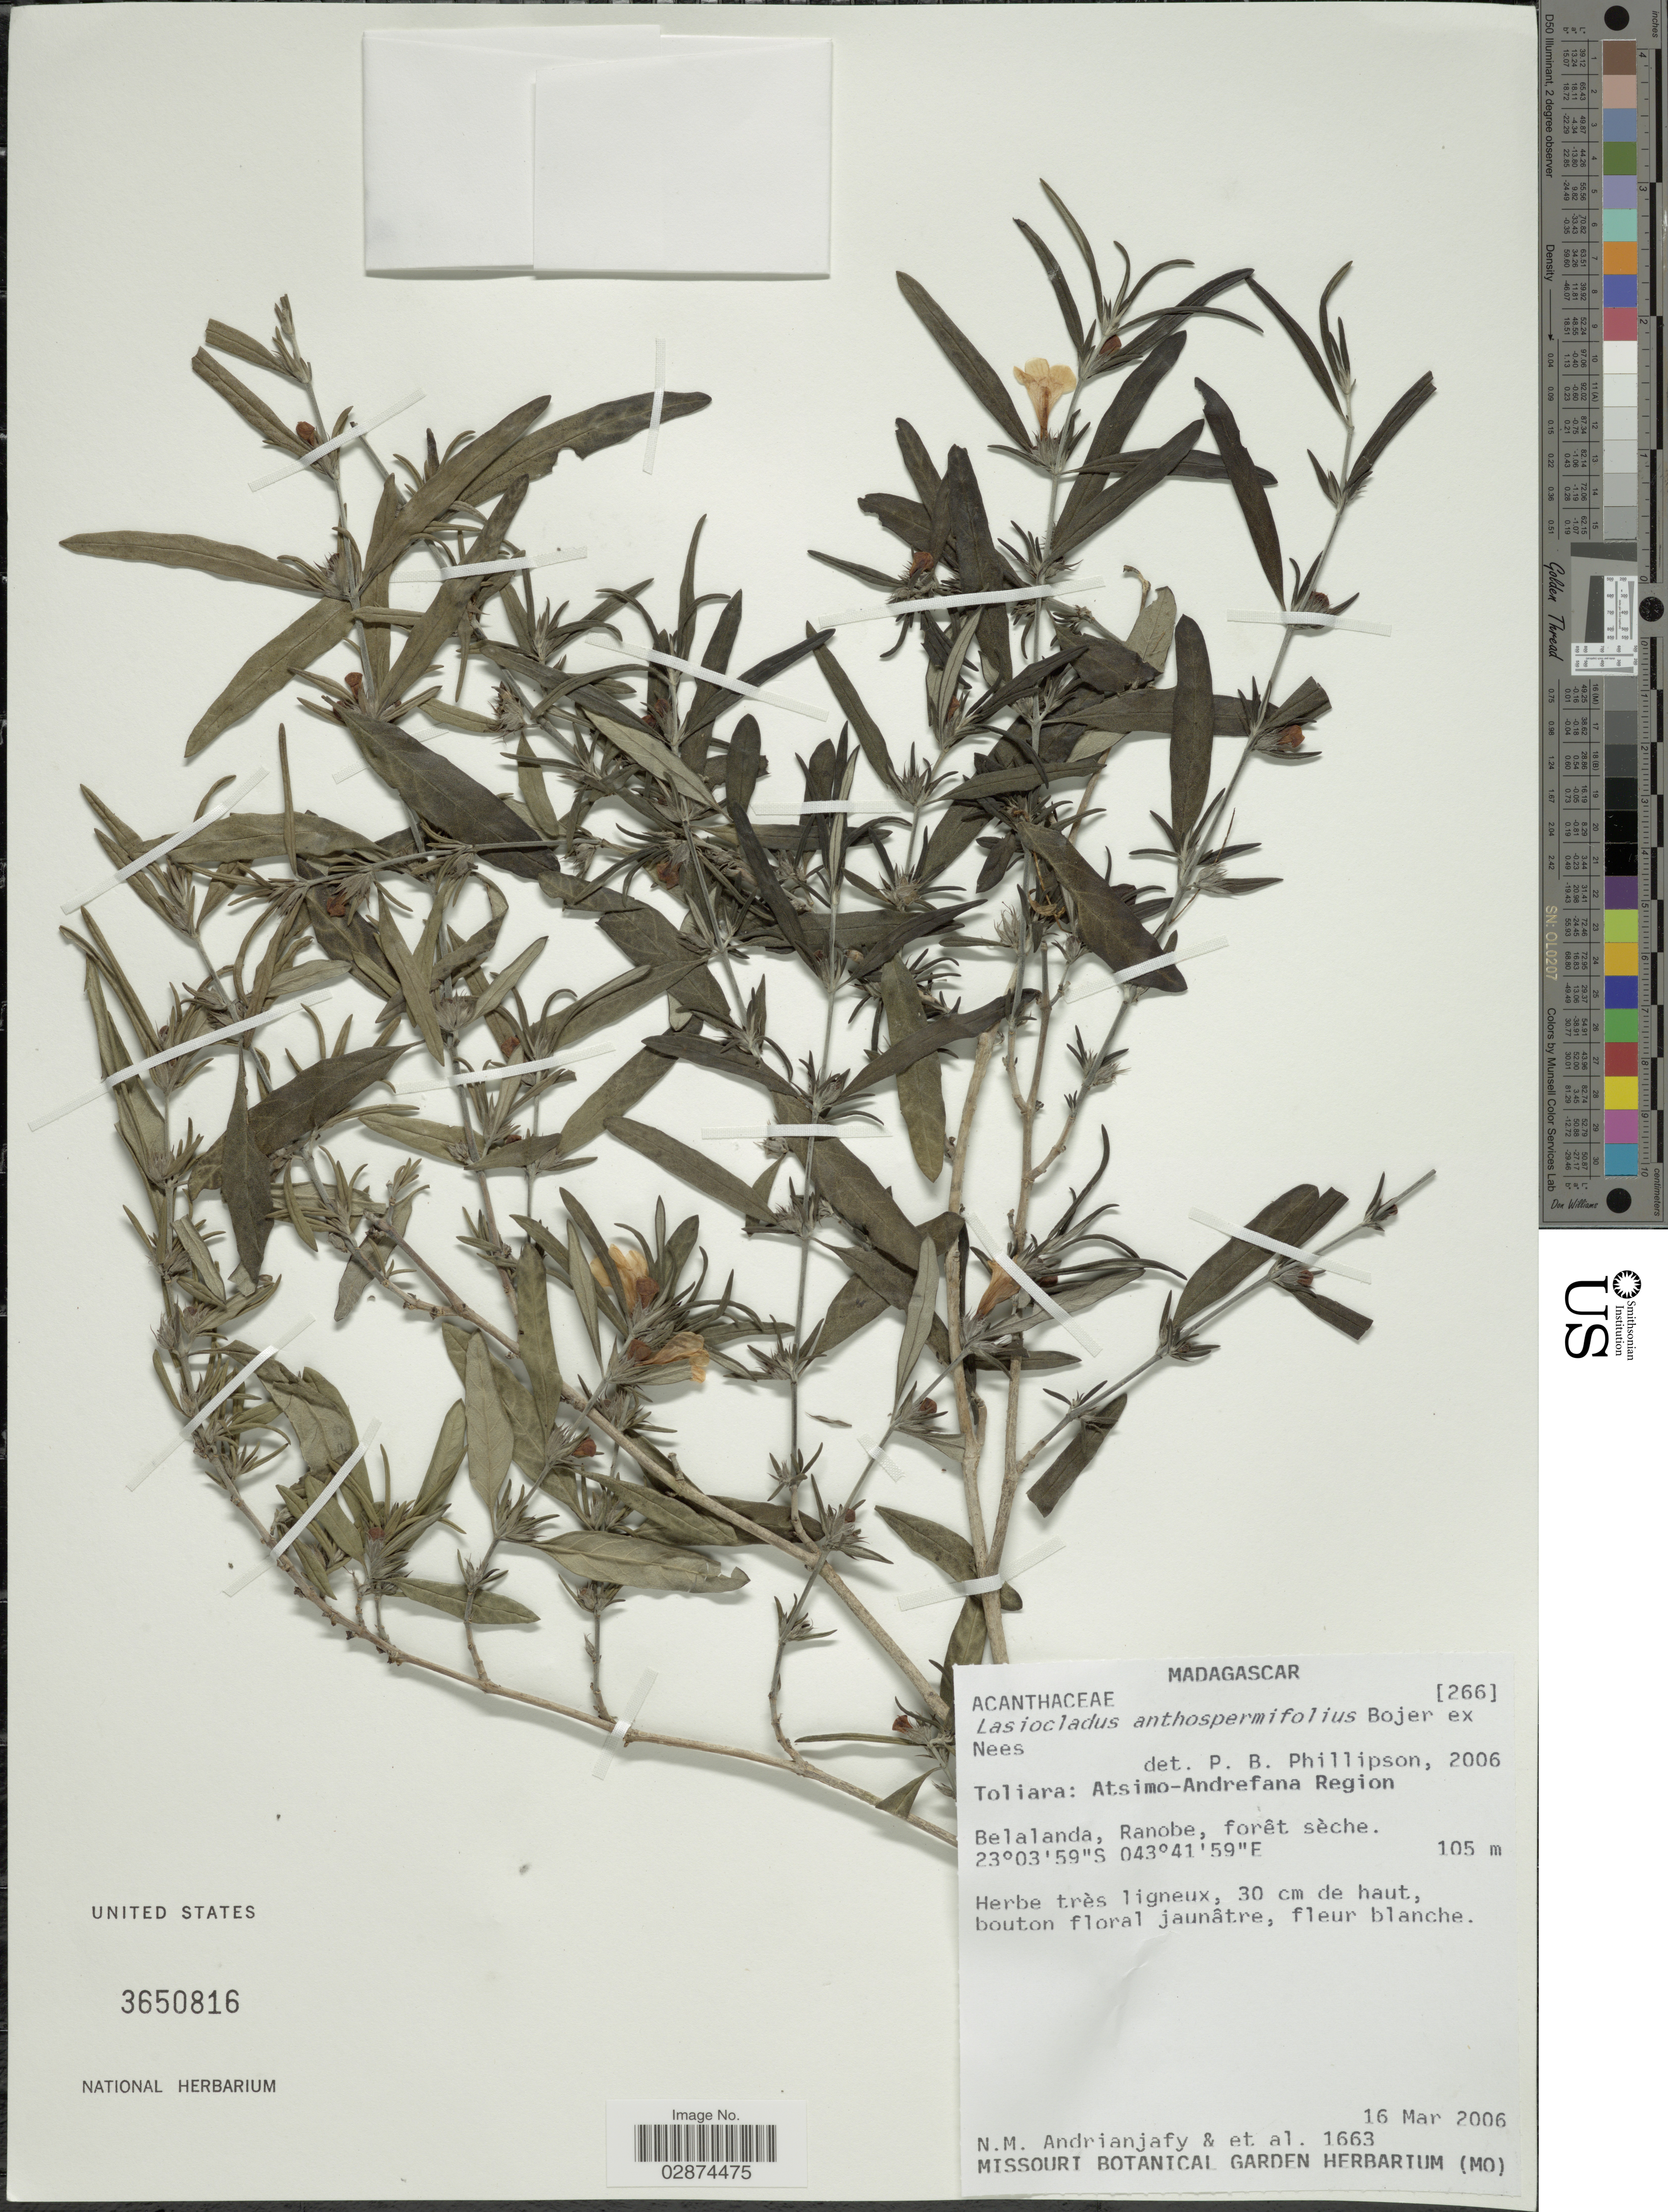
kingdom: Plantae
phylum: Tracheophyta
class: Magnoliopsida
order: Lamiales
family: Acanthaceae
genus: Lasiocladus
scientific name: Lasiocladus anthospermifolius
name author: Bojer ex Nees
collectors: N. M. Andrianjafy & et al.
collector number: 1663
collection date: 2006-03-16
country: Madagascar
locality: Toliara: Atsimo-Andrefana Region. Belalanda, Ranobe, forêt sèche.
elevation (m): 105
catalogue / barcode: US 3650816